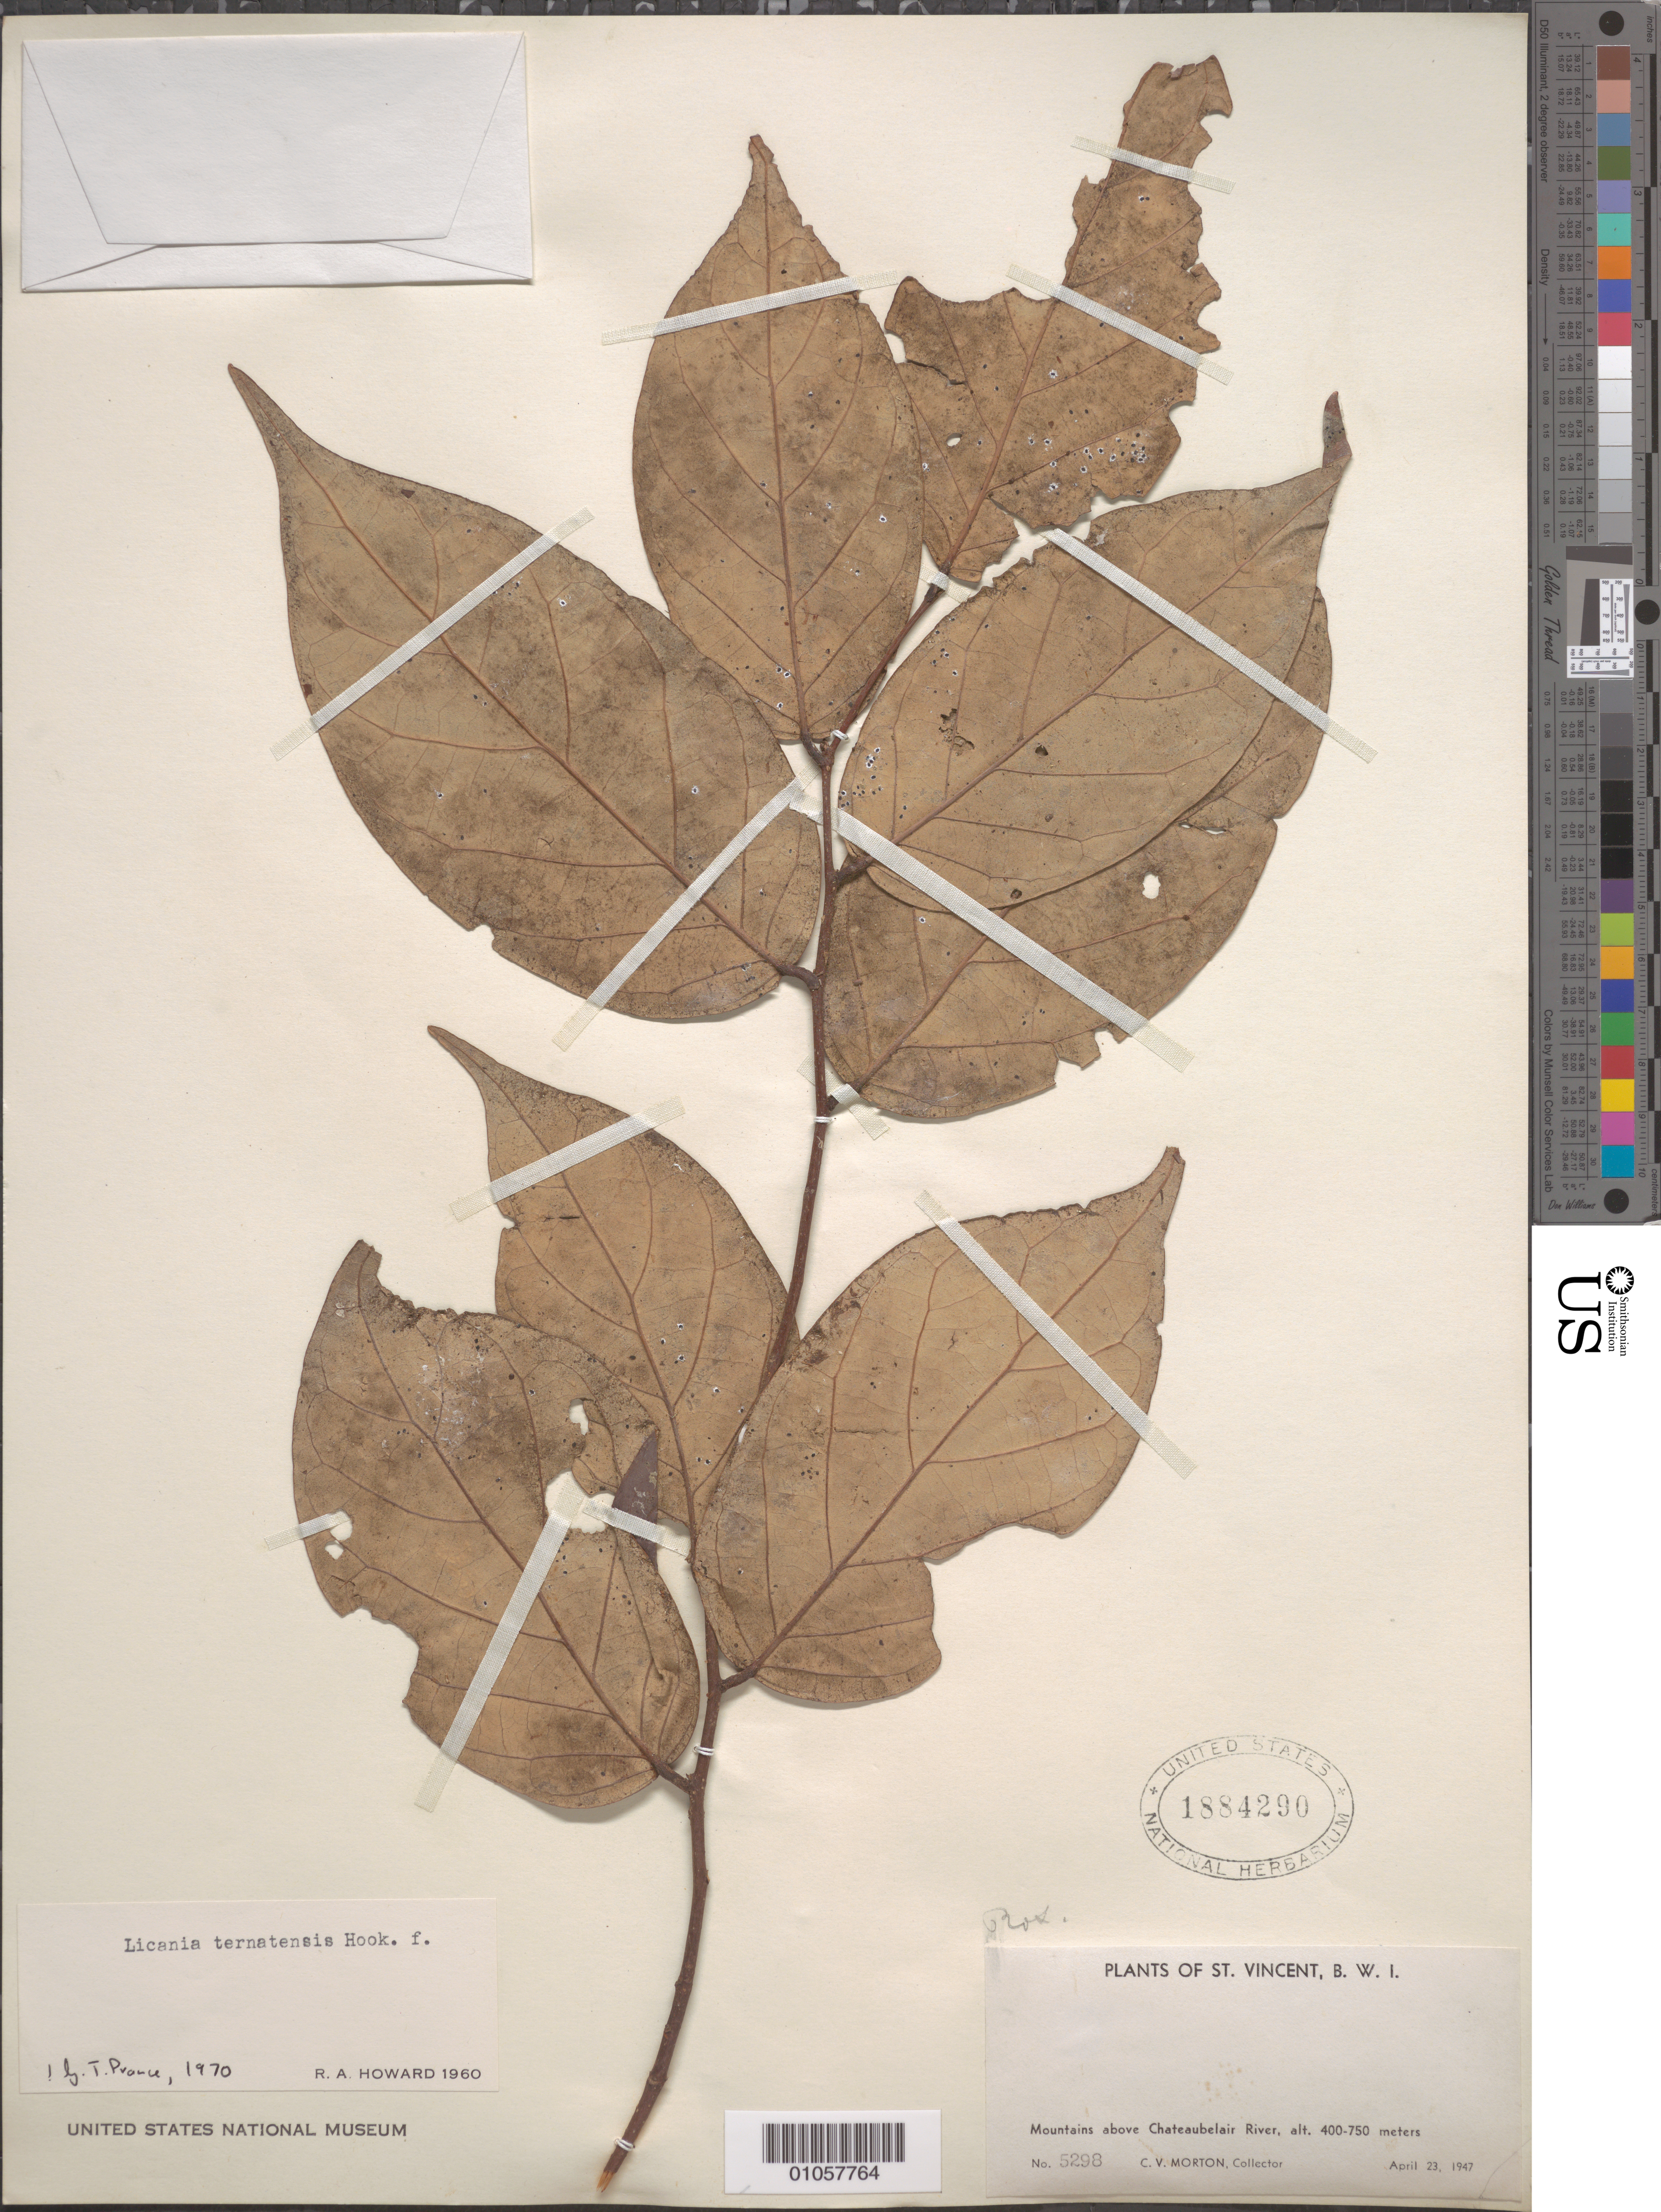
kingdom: Plantae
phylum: Tracheophyta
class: Magnoliopsida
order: Malpighiales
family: Chrysobalanaceae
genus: Licania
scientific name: Licania ternatensis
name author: Hook. f. ex Duss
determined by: Prance, G. T.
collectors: C. V. Morton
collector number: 5298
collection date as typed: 23 Apr 1947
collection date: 1947-04-23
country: St. Vincent - Grenadines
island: St. Vincent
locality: Chateaubelair River, mountains above river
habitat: Mountains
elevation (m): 400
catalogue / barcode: US 1884290